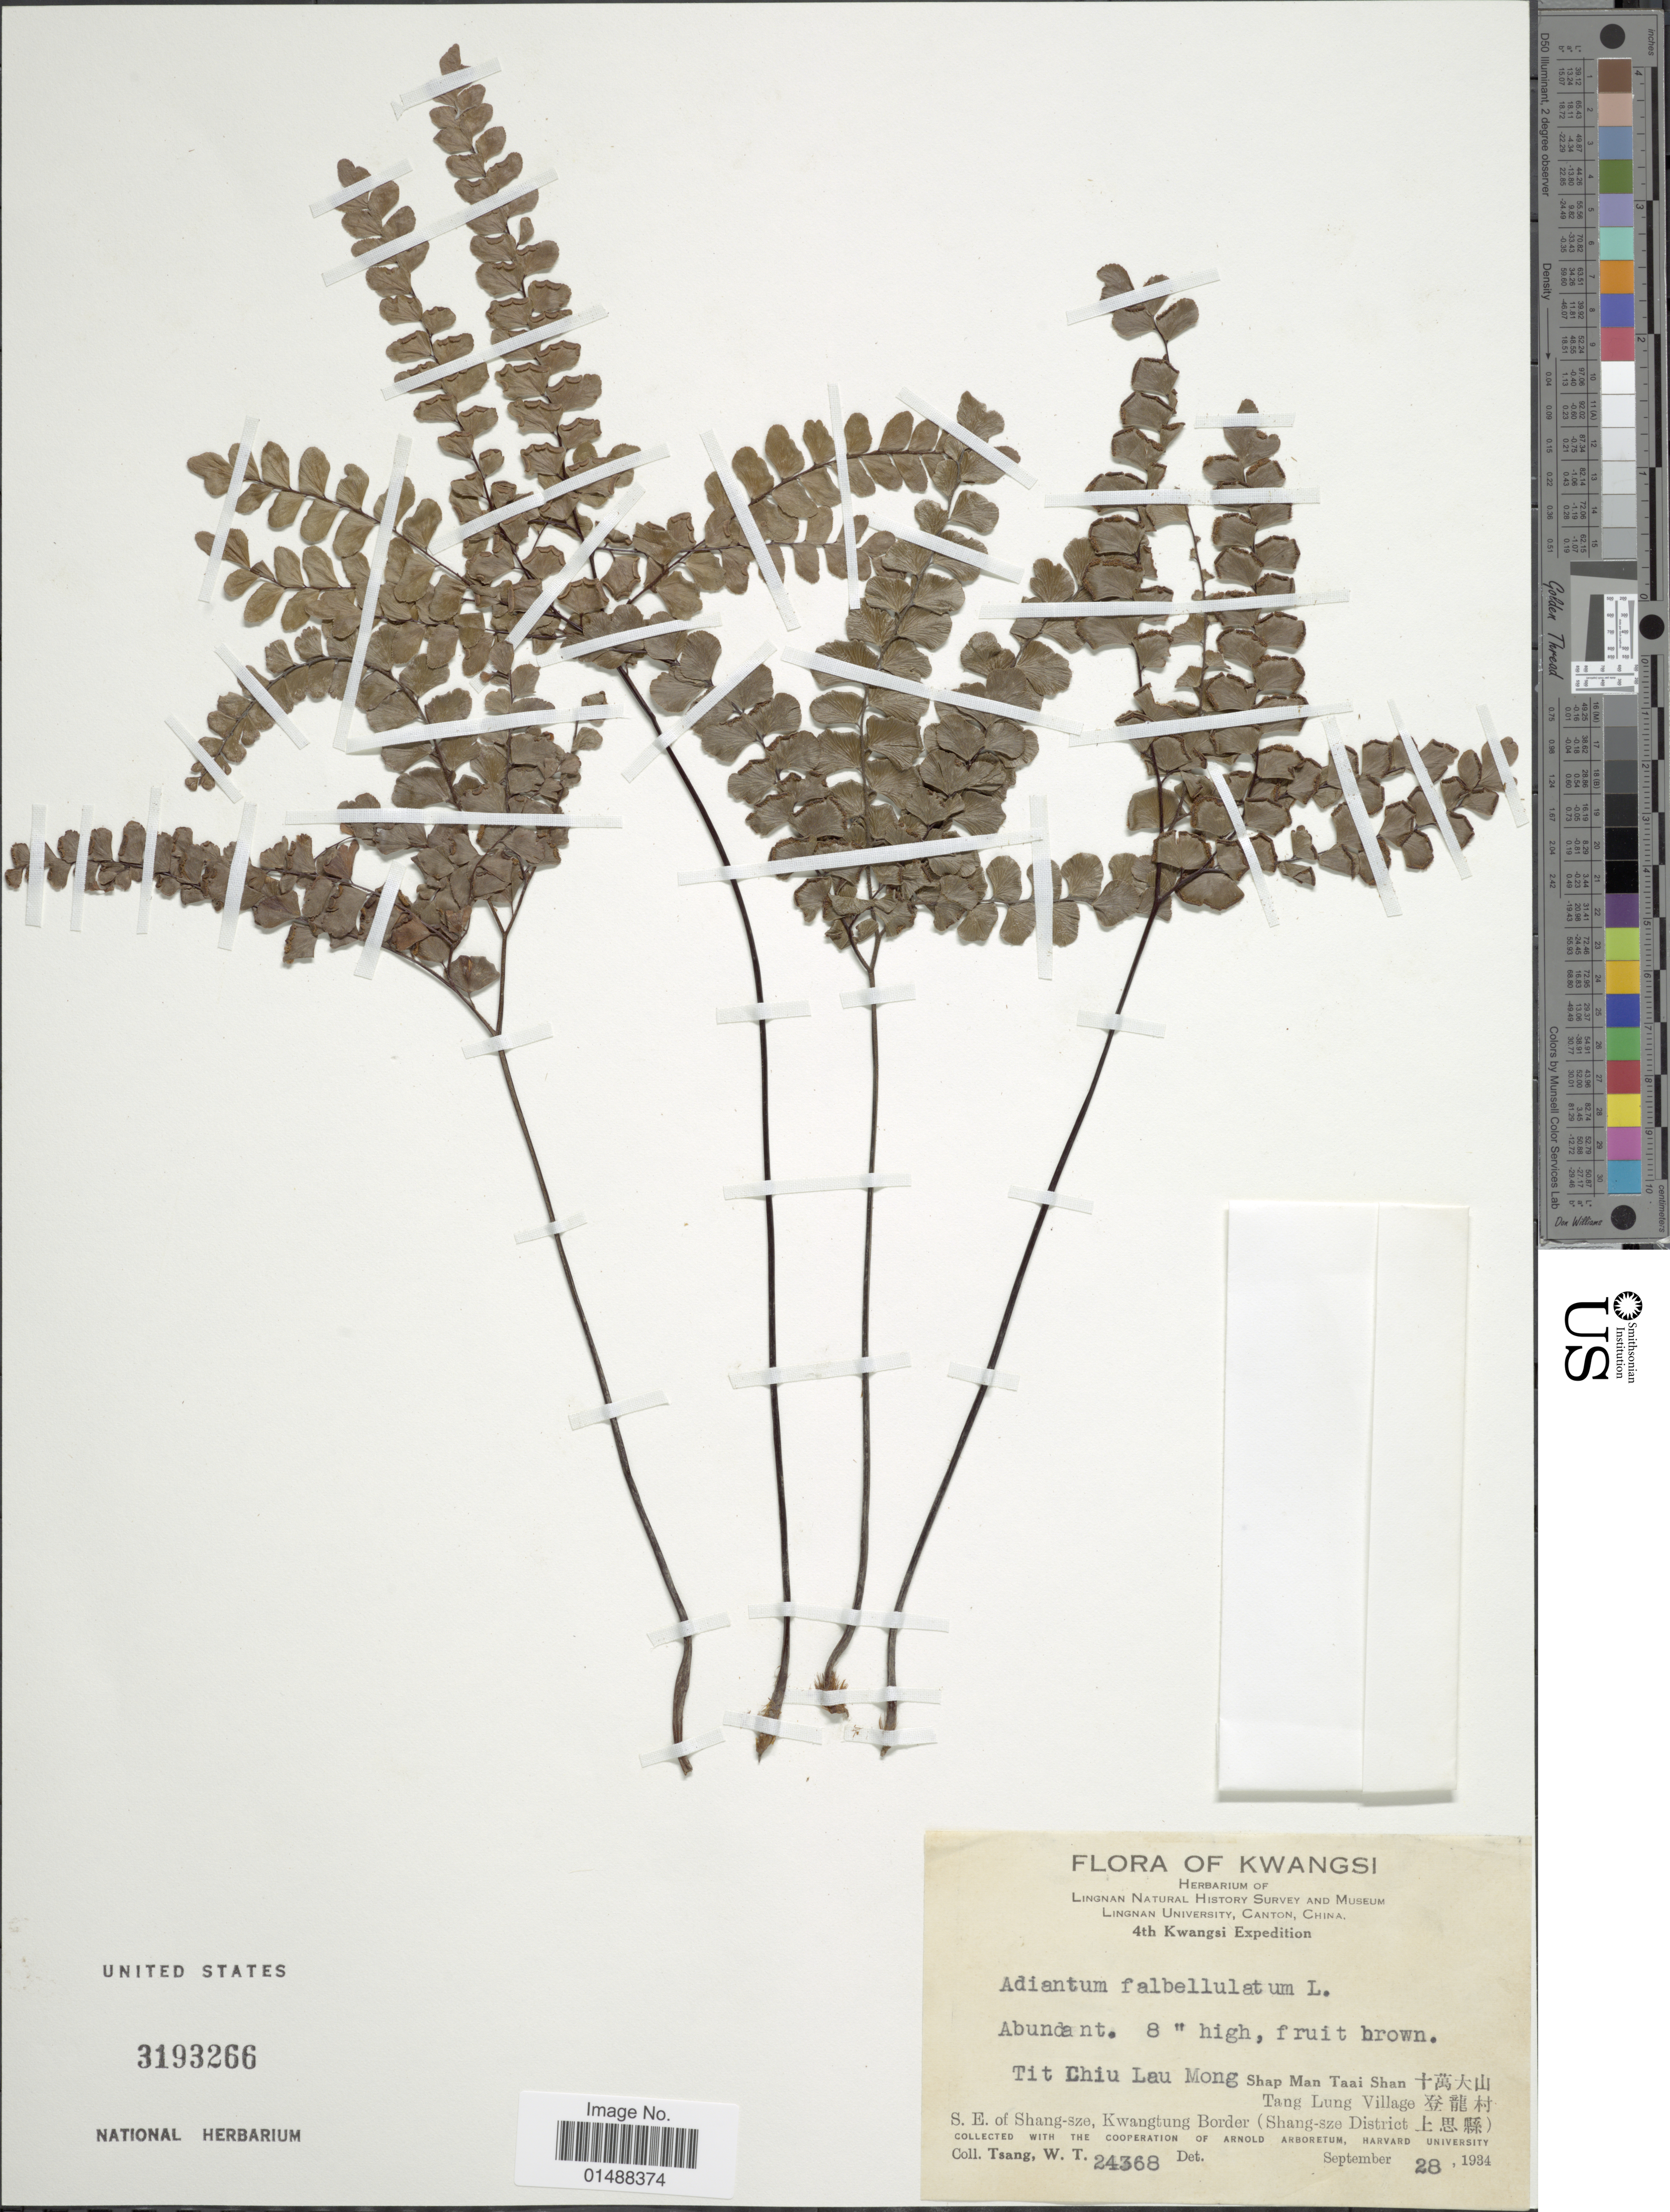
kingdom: Plantae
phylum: Tracheophyta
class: Polypodiopsida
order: Polypodiales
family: Pteridaceae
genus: Adiantum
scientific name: Adiantum flabellulatum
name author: L.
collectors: W. T. Tsang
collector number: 24368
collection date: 1934-09-28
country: China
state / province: Guangdong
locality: Kwangsi, Tit Chiu Lau Mong, Shap, Man Taai Shan X, Tang Lung Village X, S.E. of Shang-sze, Kwangtung Border (Shan-sze District X).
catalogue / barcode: US 3193266